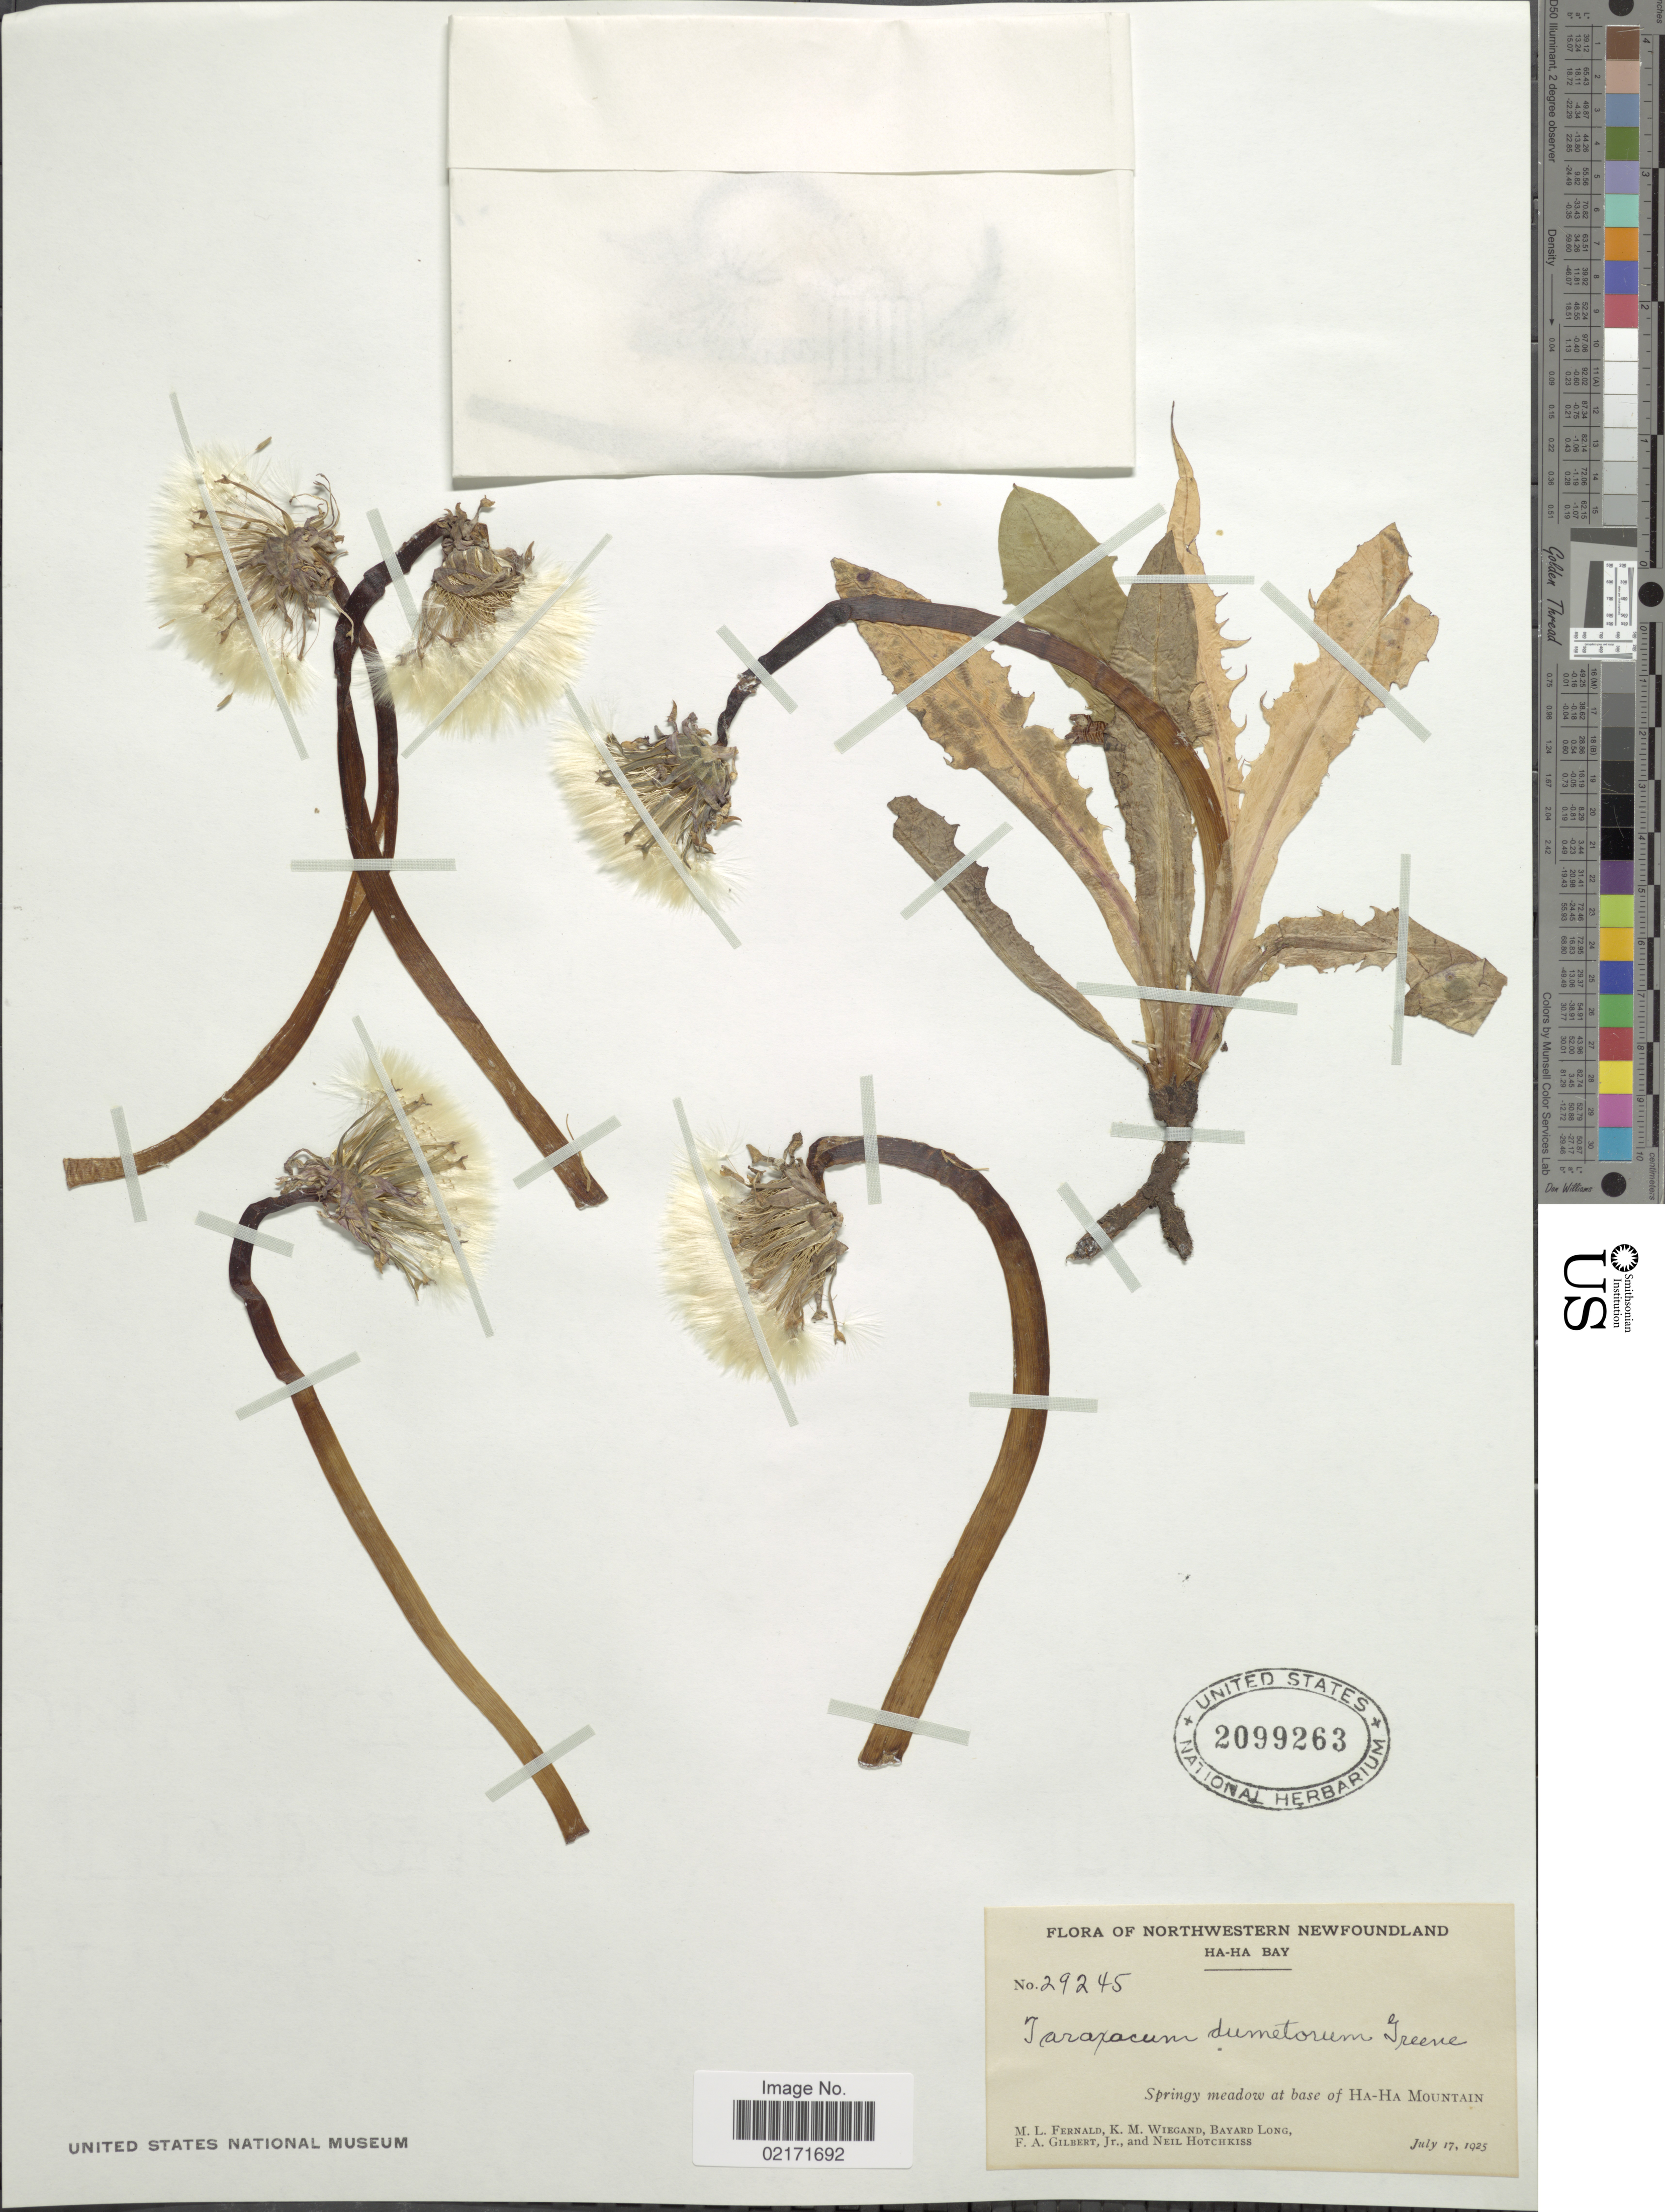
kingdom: Plantae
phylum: Tracheophyta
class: Magnoliopsida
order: Asterales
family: Asteraceae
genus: Taraxacum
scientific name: Taraxacum dumetorum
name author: Greene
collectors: M. L. Fernald, K. M. Wiegand, B. Long, F. A. Gilbert & N. Hitchkiss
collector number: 29245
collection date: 1925-07-17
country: Canada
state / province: Newfoundland and Labrador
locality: Northwestern Newfoundland. Ha-Ha Bay. Springy meadow at base of Ha-Ha Mountain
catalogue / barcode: US 2099263